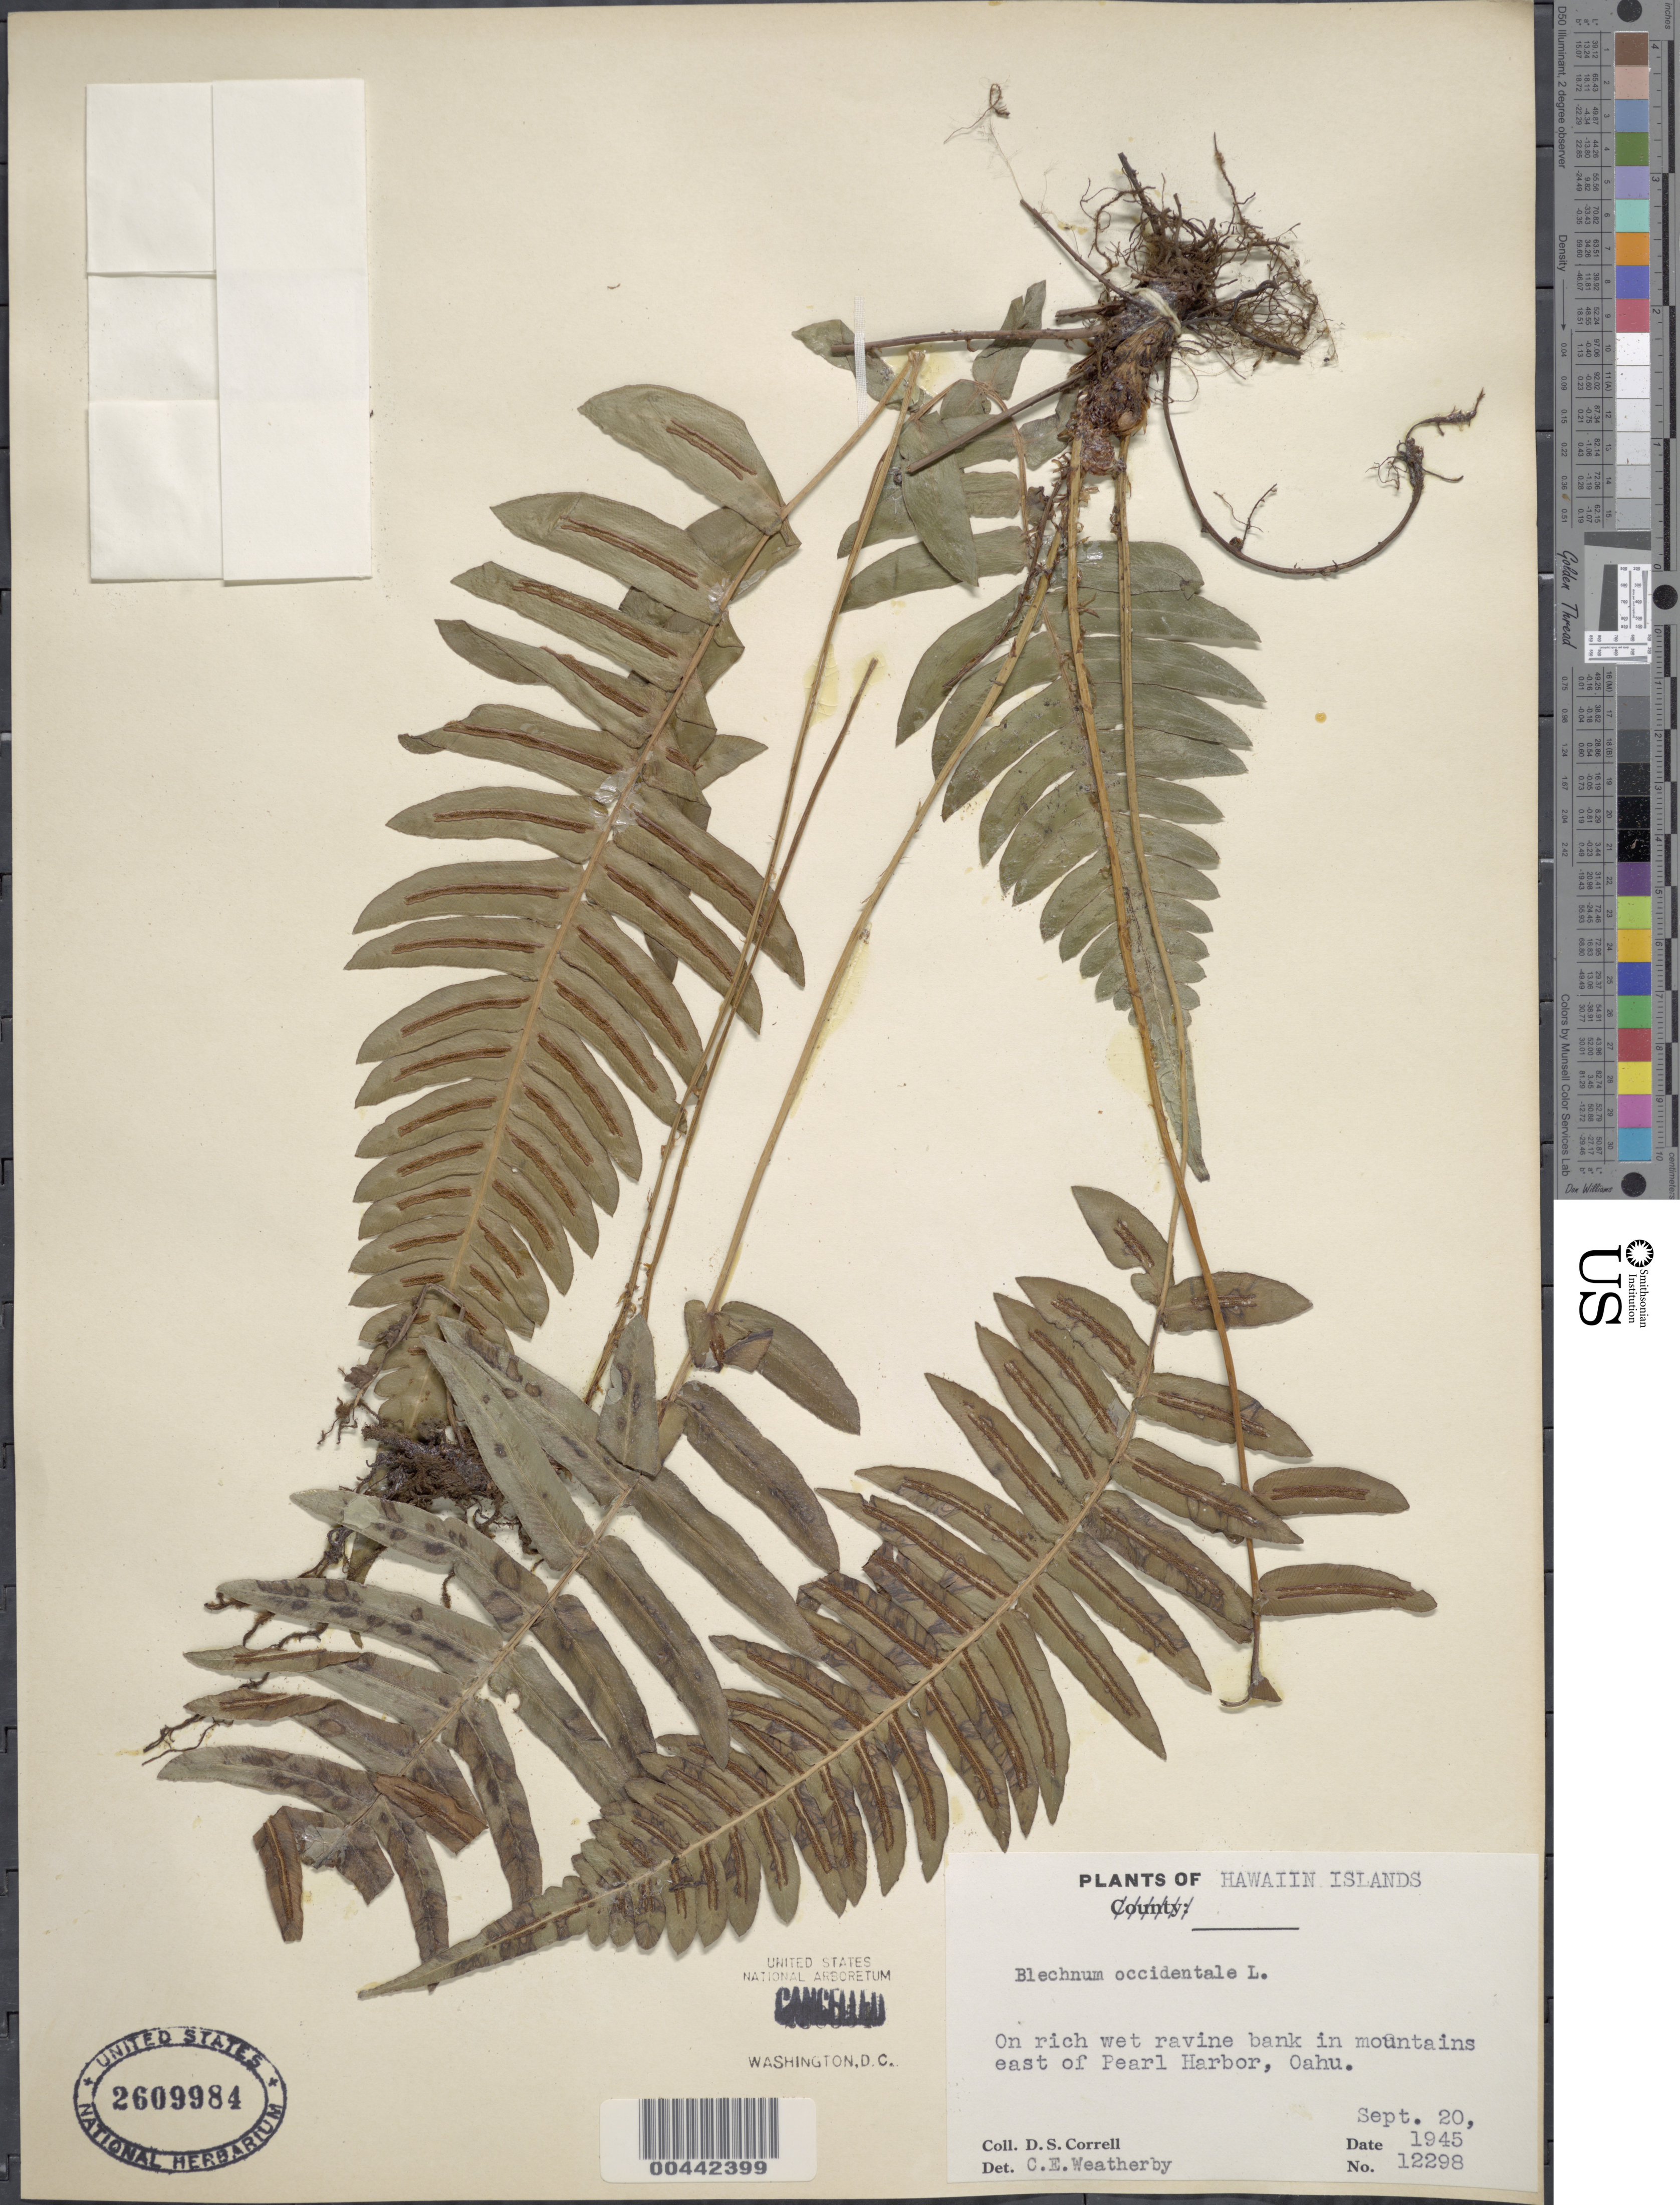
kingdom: Plantae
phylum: Tracheophyta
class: Polypodiopsida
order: Polypodiales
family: Blechnaceae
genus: Blechnum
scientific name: Blechnum appendiculatum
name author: Willd.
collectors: D. S. Correll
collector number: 12298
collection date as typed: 20 Sep 1945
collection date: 1945-09-20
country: United States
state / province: Hawaii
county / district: Honolulu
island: Oahu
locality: Mts. E of Pearl Harbor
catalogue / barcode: US 2609984